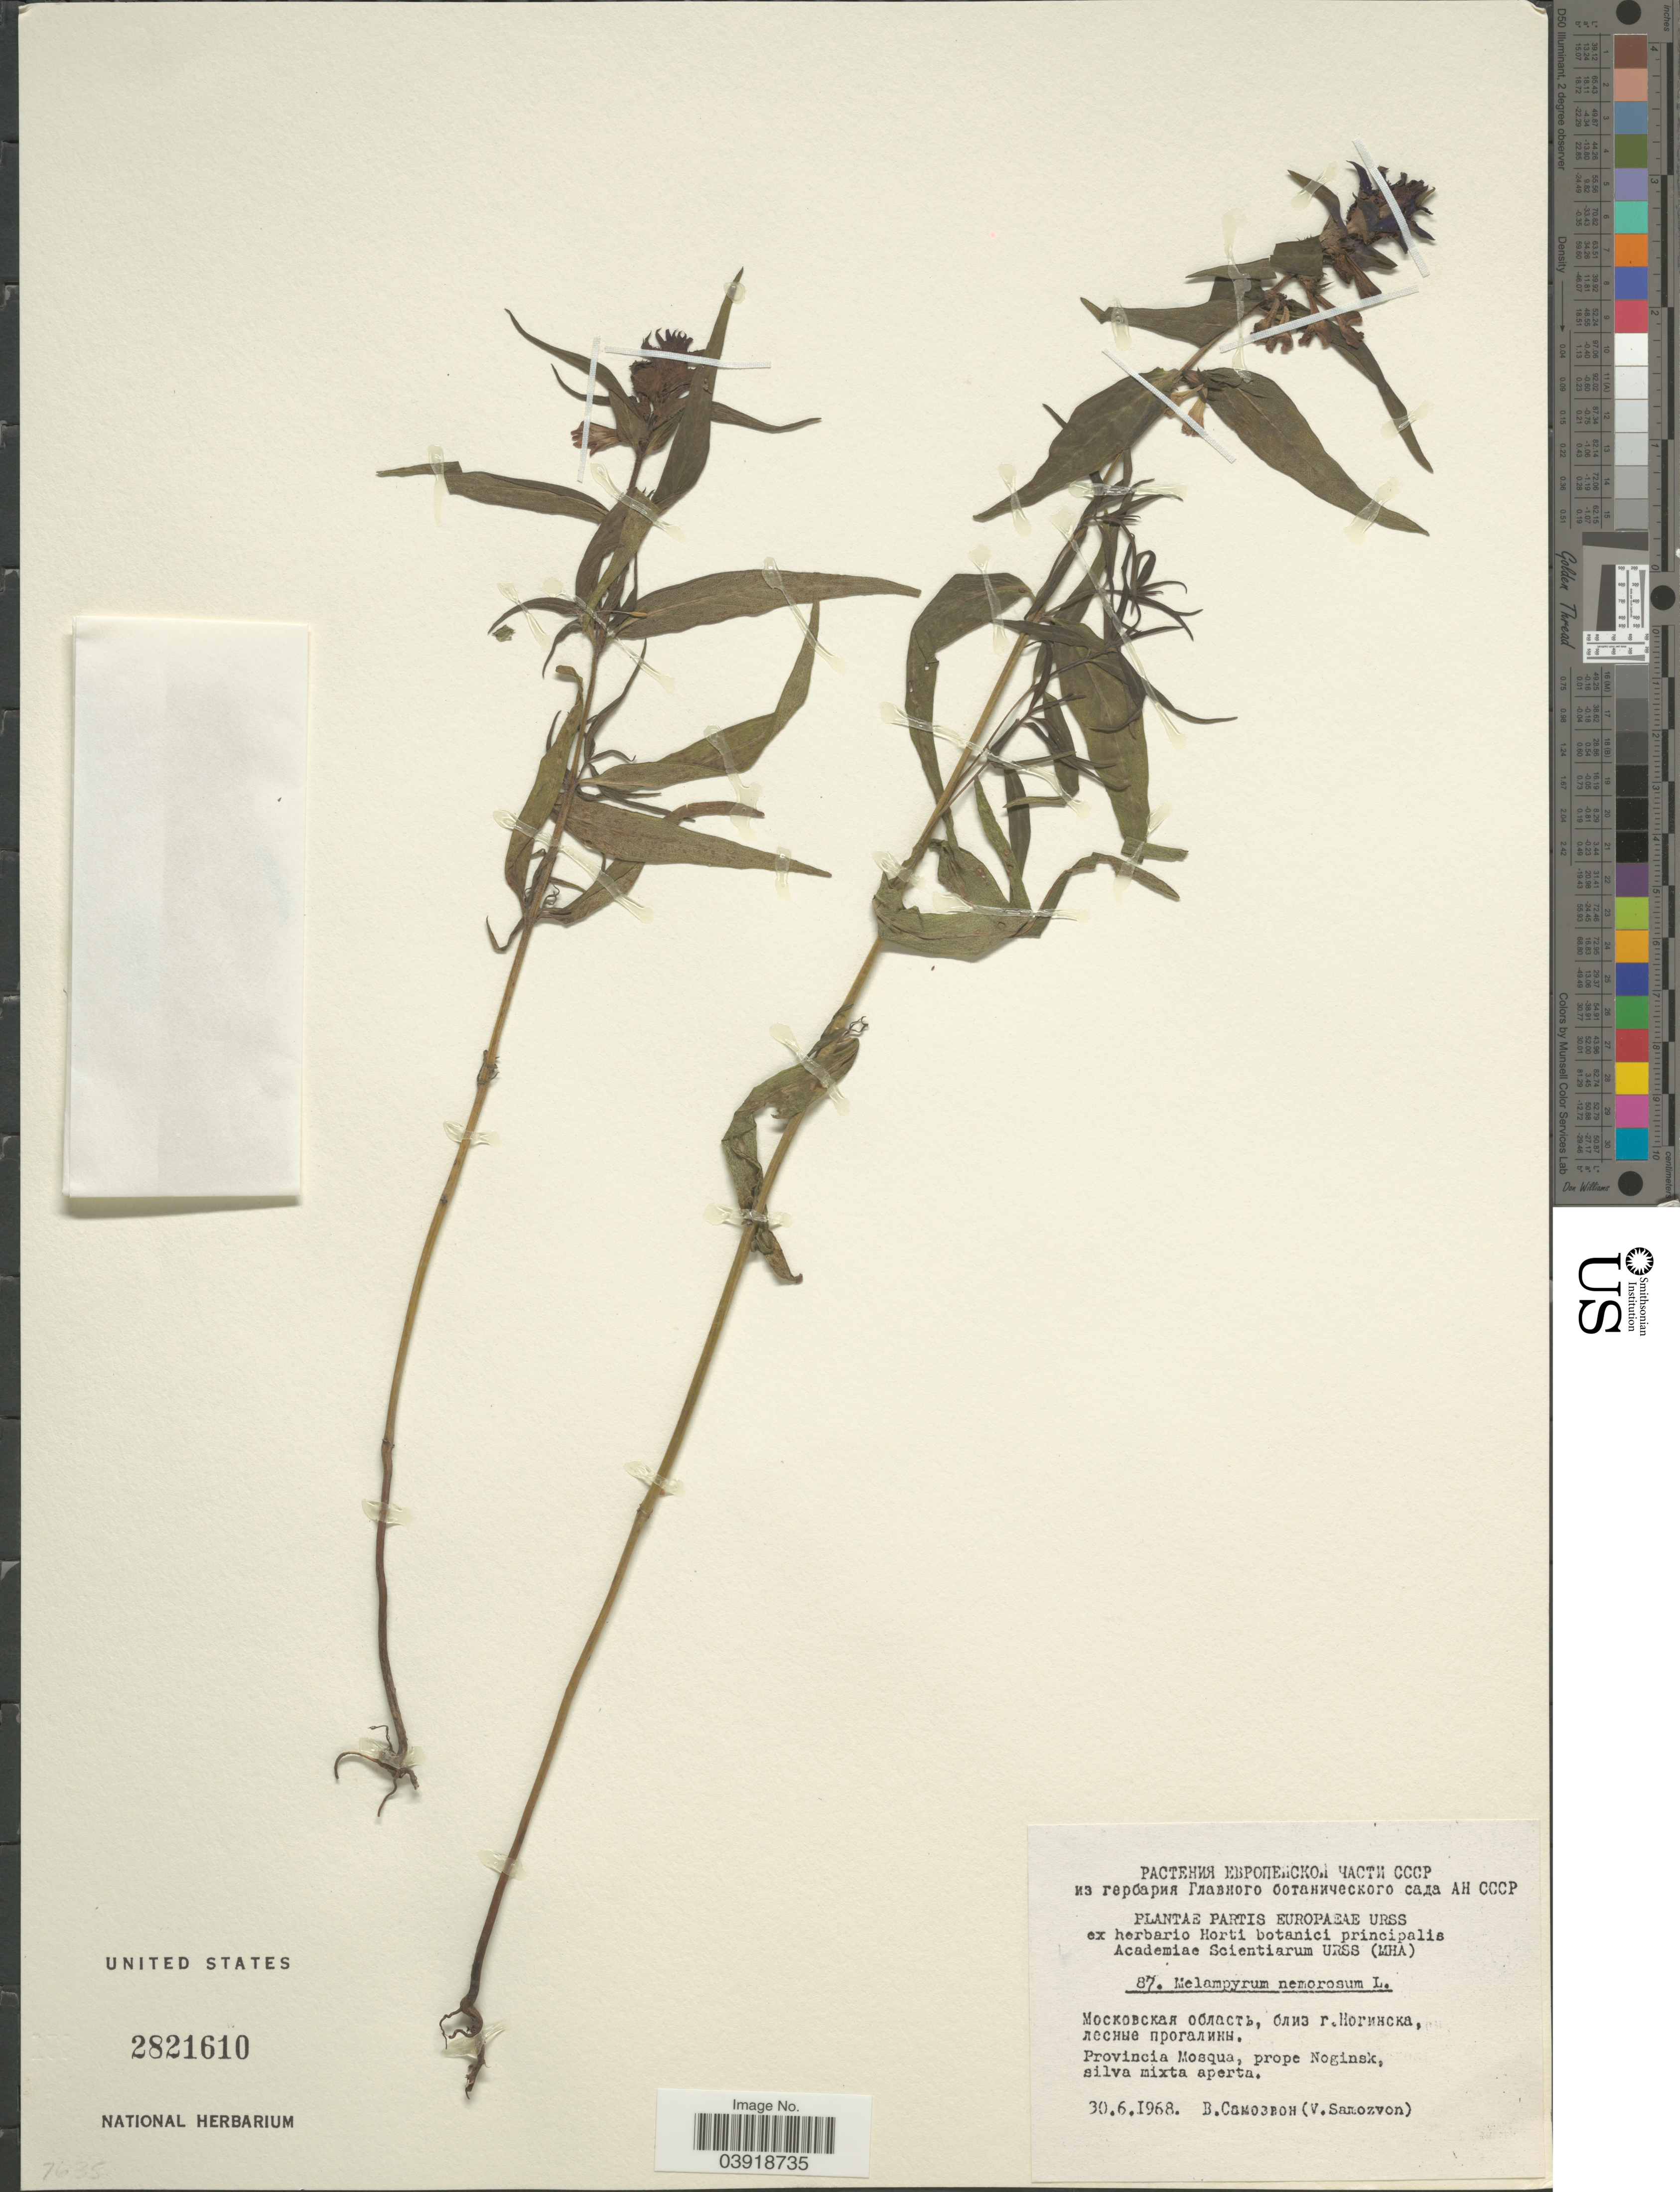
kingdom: Plantae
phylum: Tracheophyta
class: Magnoliopsida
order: Lamiales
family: Orobanchaceae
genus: Melampyrum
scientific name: Melampyrum nemorosum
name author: Baumg.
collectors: V. Samozvon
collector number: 87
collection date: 1968-06-30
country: Russian Federation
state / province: Moscow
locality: Provincia Mosqua, prope Noginsk, silva mixta aperta.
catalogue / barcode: US 2821610